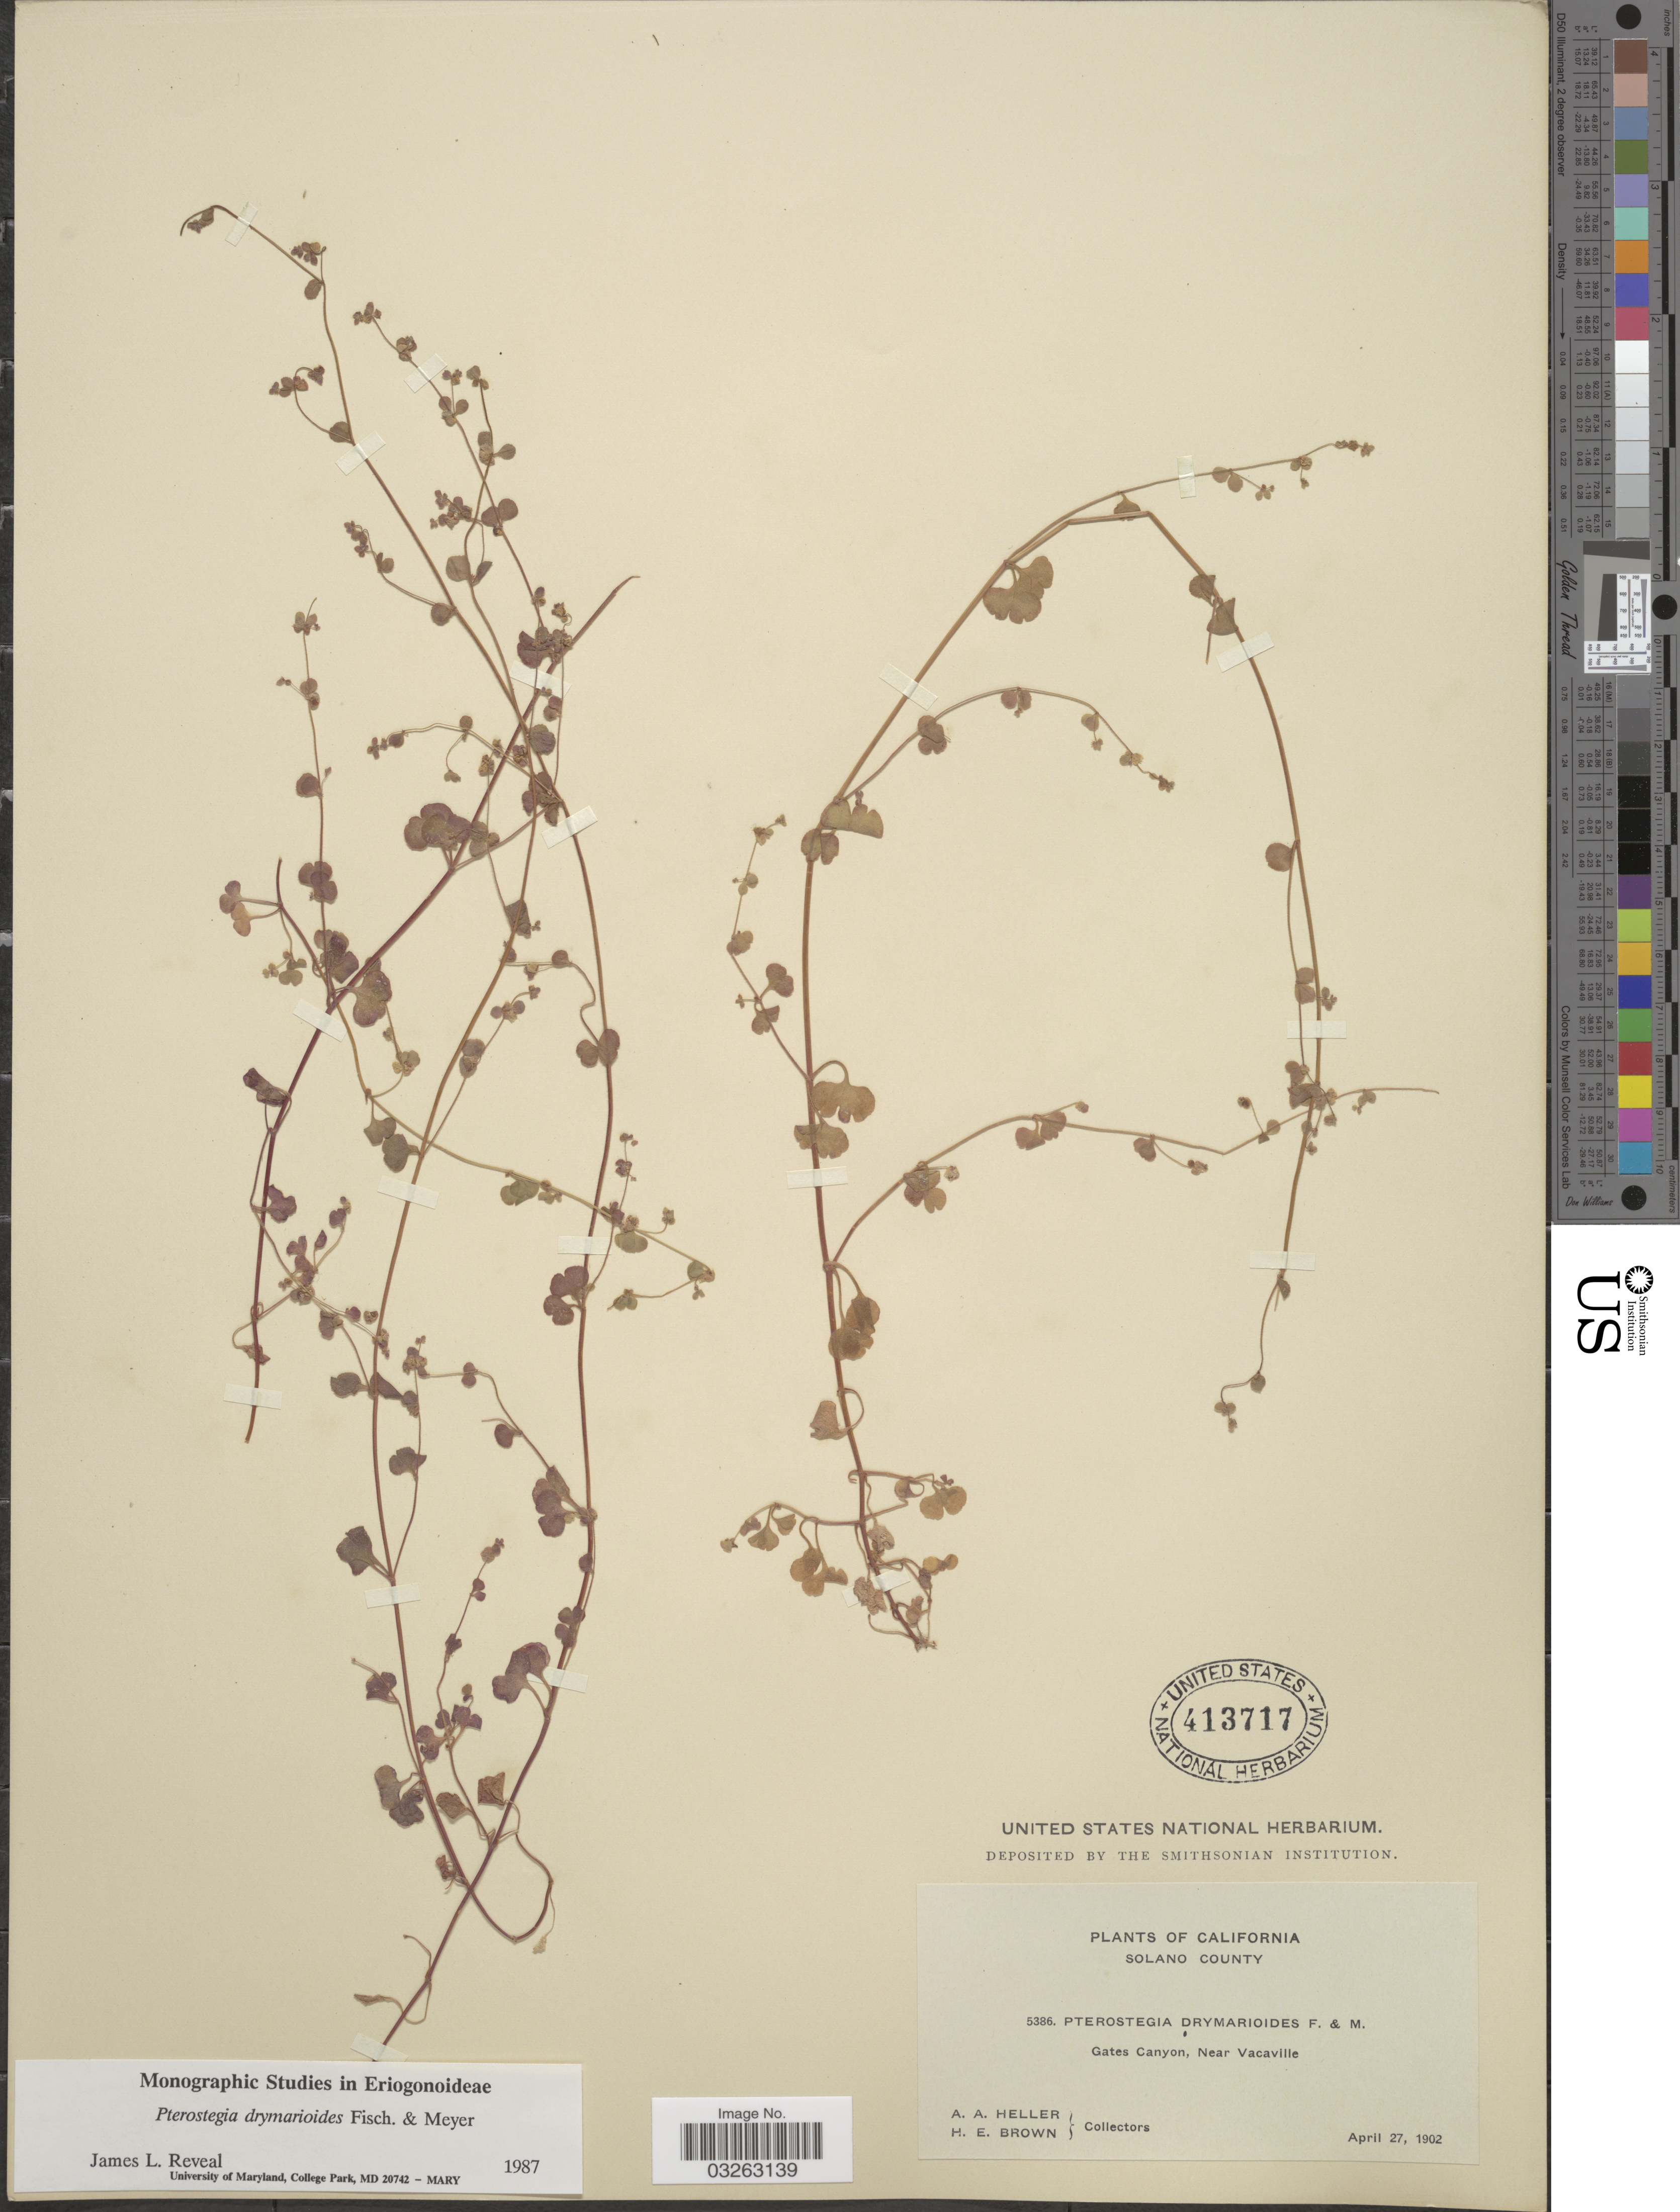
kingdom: Plantae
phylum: Tracheophyta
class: Magnoliopsida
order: Caryophyllales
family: Polygonaceae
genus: Pterostegia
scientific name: Pterostegia drymarioides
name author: Fisch. & C.A. Mey.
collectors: A. A. Heller & H. E. Brown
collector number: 5386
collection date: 1902-04-27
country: United States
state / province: California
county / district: Solano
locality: Solano County, Gates Canyon, Near Vacaville.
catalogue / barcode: US 413717